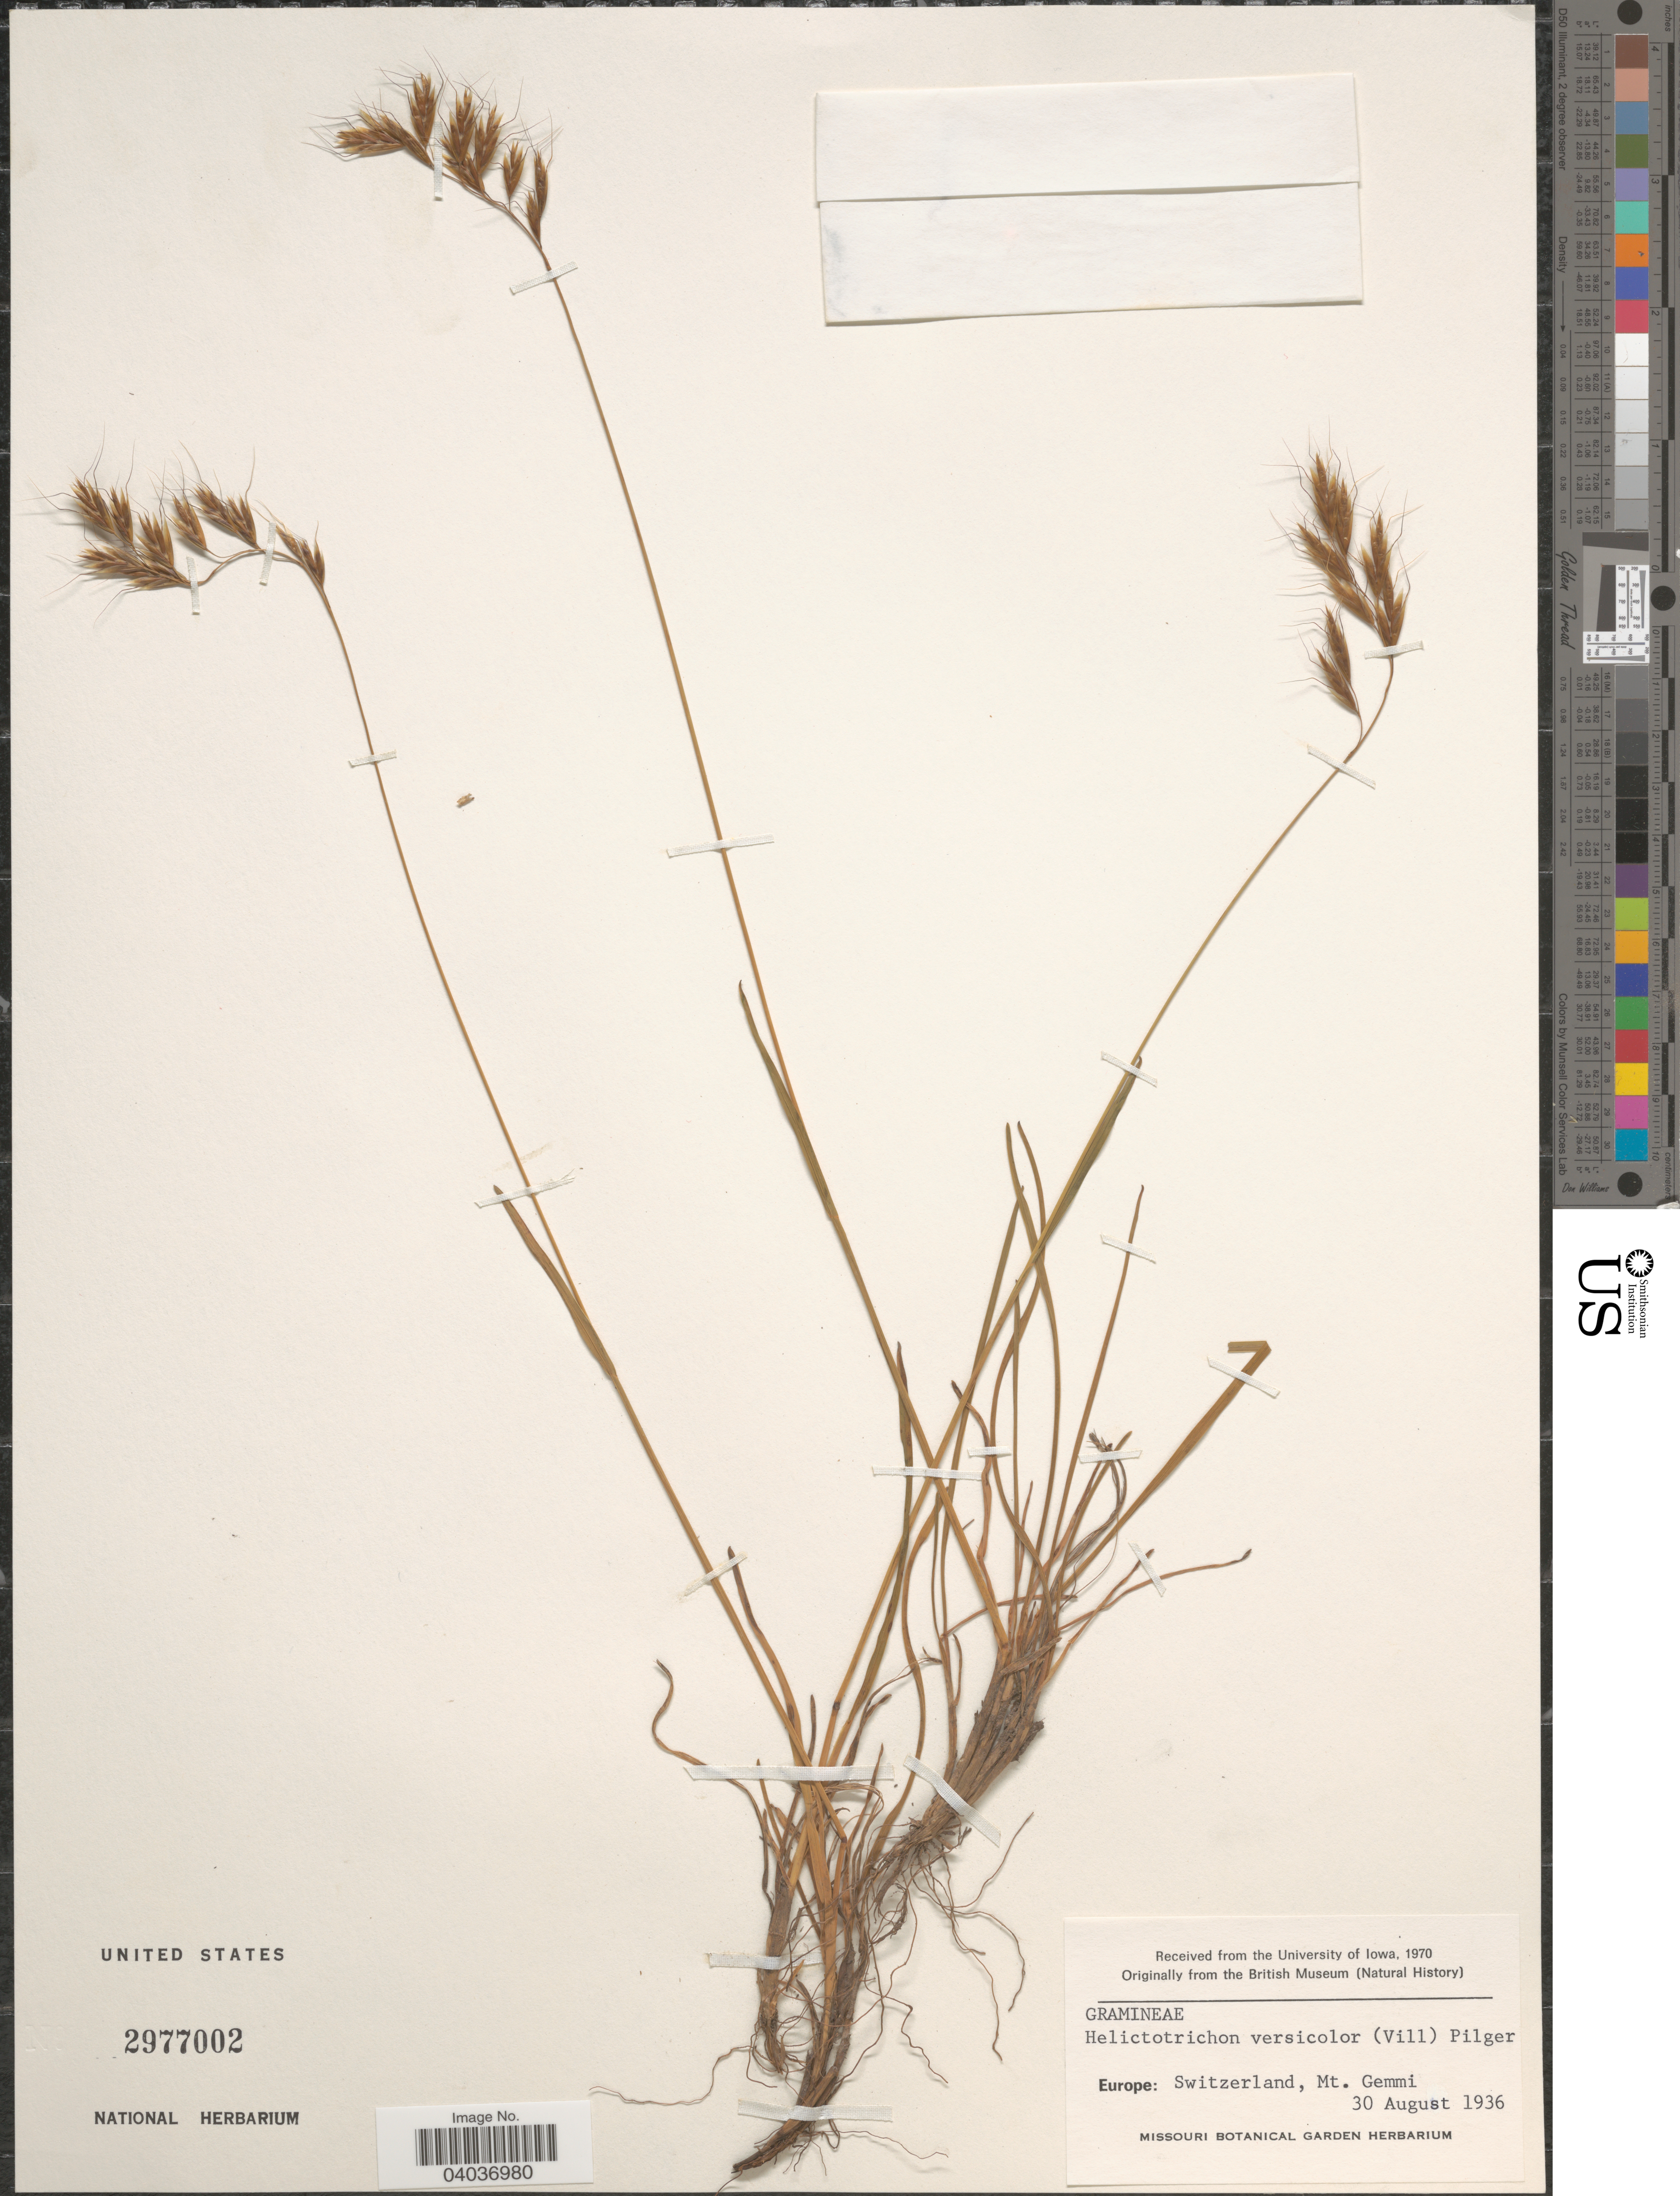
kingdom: Plantae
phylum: Tracheophyta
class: Liliopsida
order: Poales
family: Poaceae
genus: Helictochloa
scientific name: Helictochloa versicolor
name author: (Vill.) Romero Zarco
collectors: Missouri Botanical Garden (MO)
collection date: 1936-08-30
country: Switzerland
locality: Mt. Gemmi.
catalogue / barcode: US 2977002